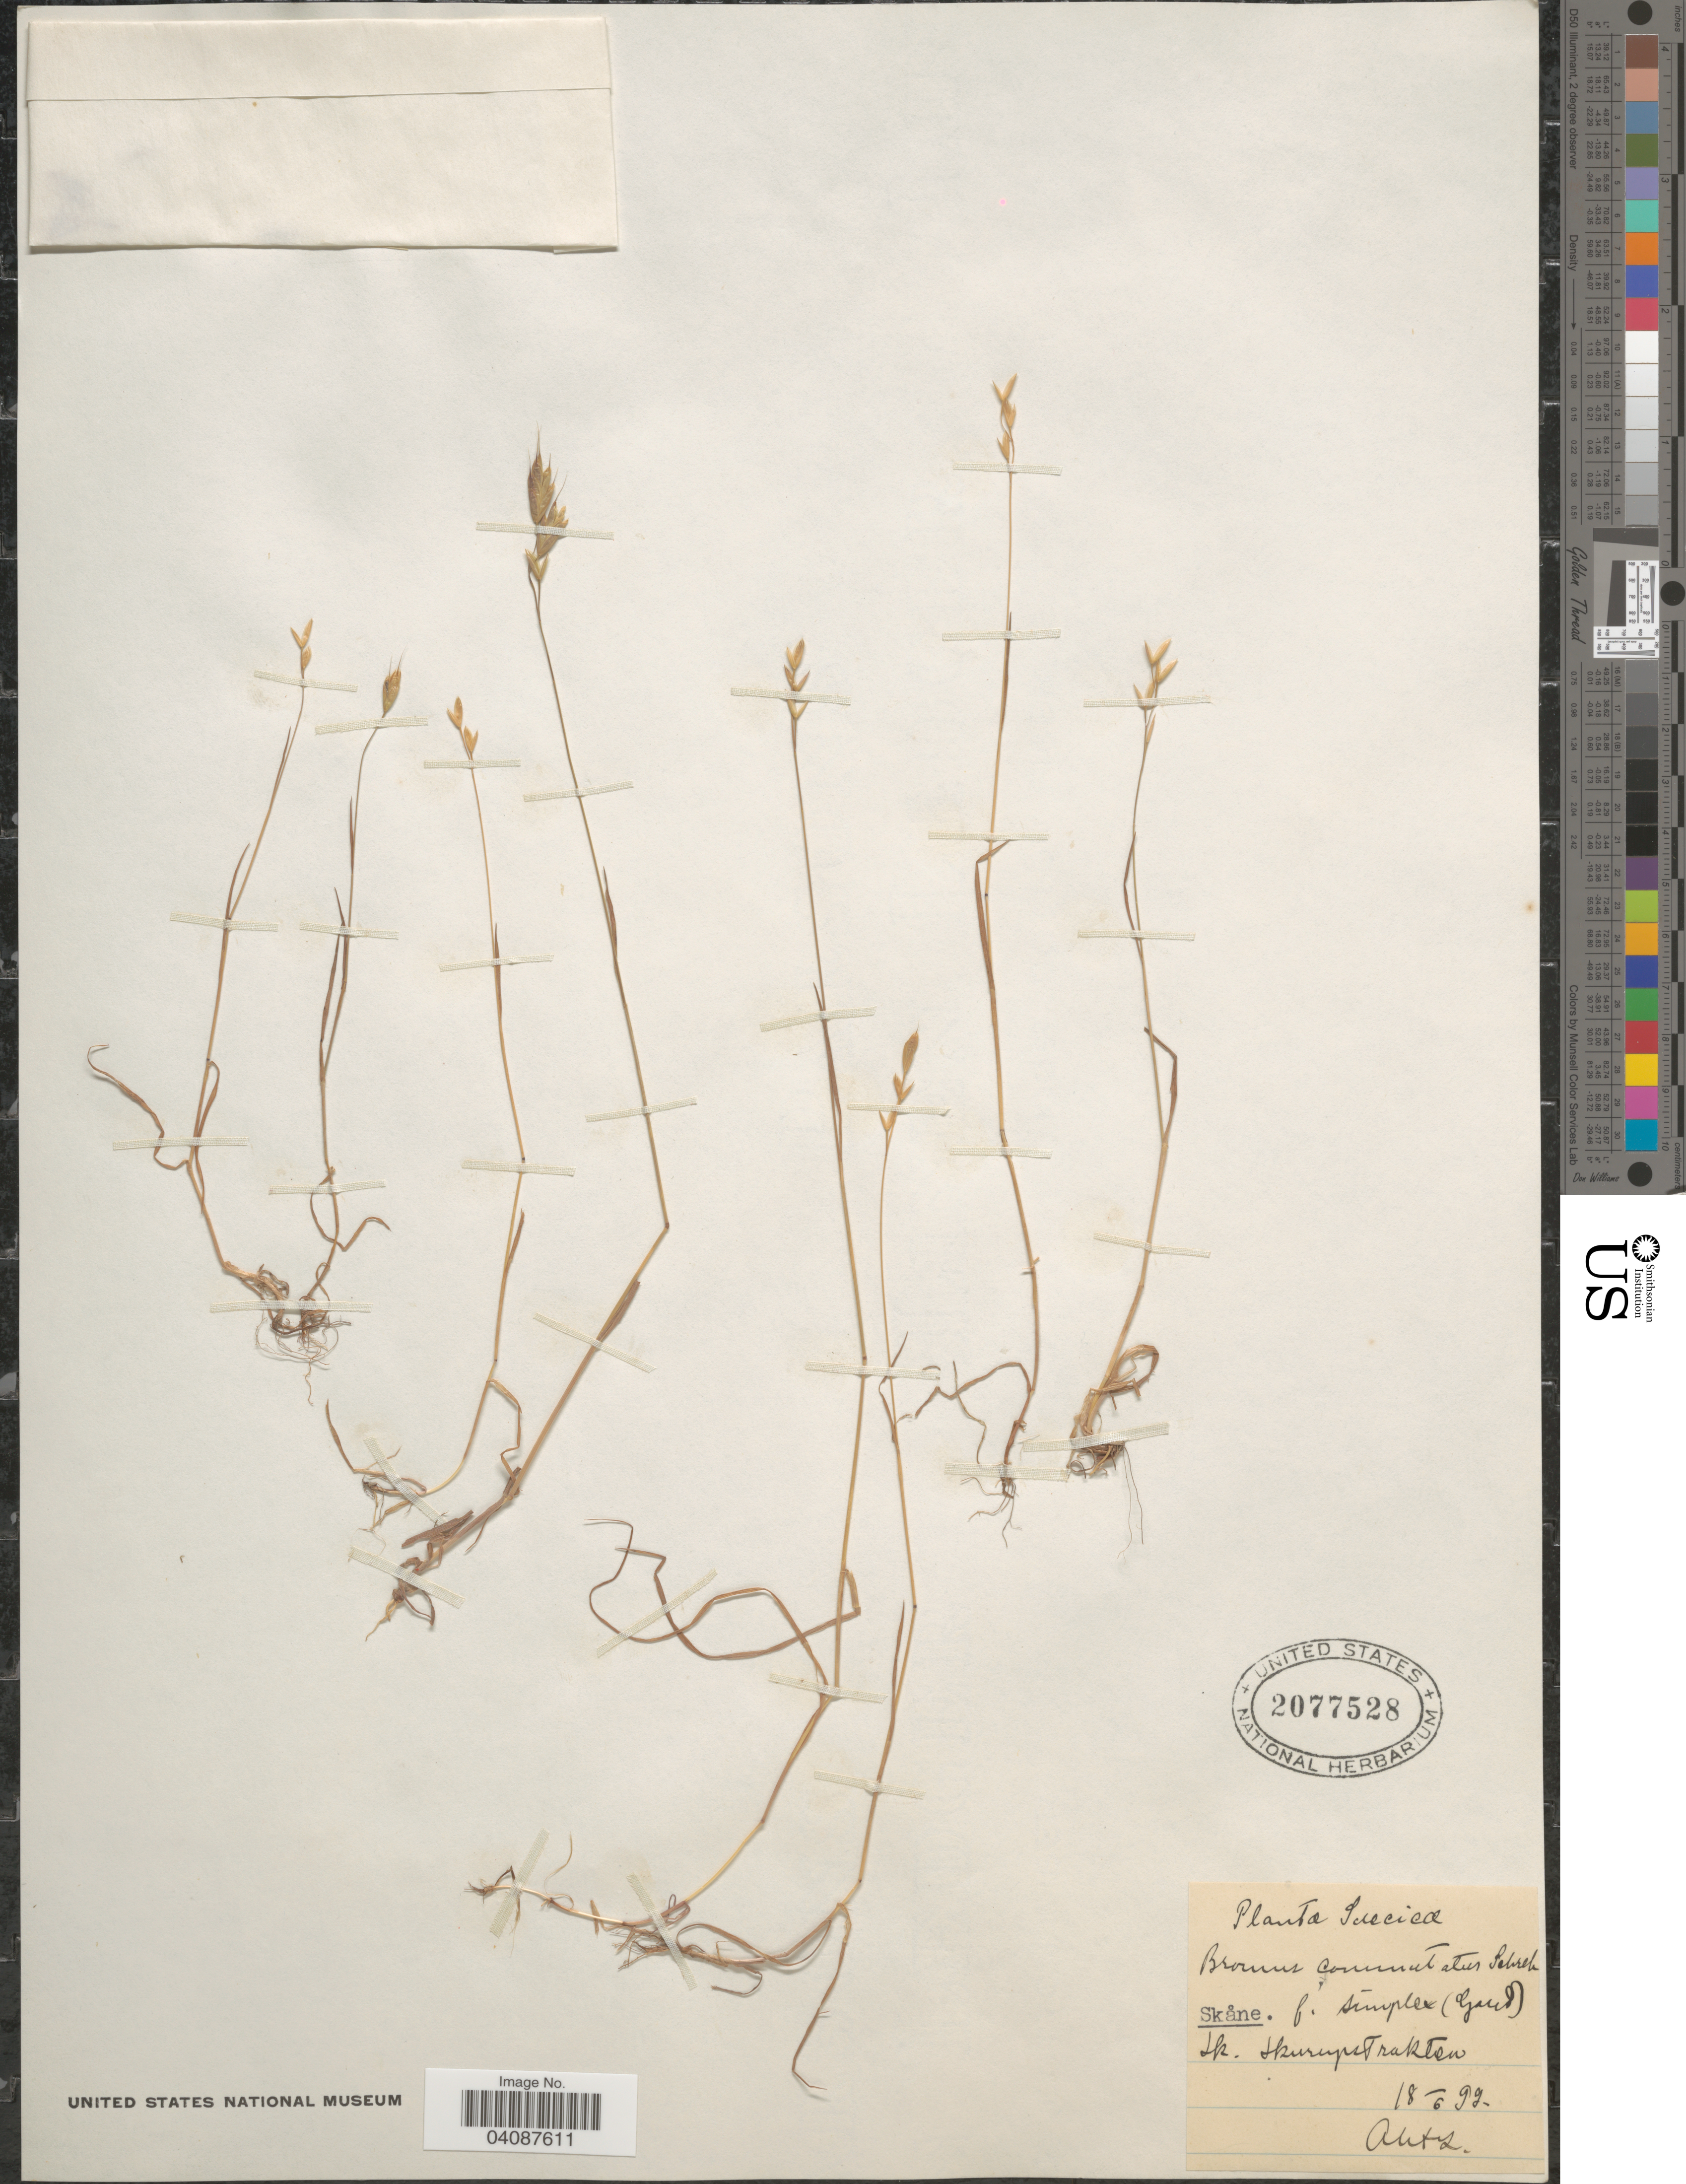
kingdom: Plantae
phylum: Tracheophyta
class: Liliopsida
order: Poales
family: Poaceae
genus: Bromus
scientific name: Bromus commutatus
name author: Schrad.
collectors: Ahtz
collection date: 1892-06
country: Sweden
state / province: Skåne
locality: Suecica. Sk. Skurupstrakten.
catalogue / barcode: US 2077528